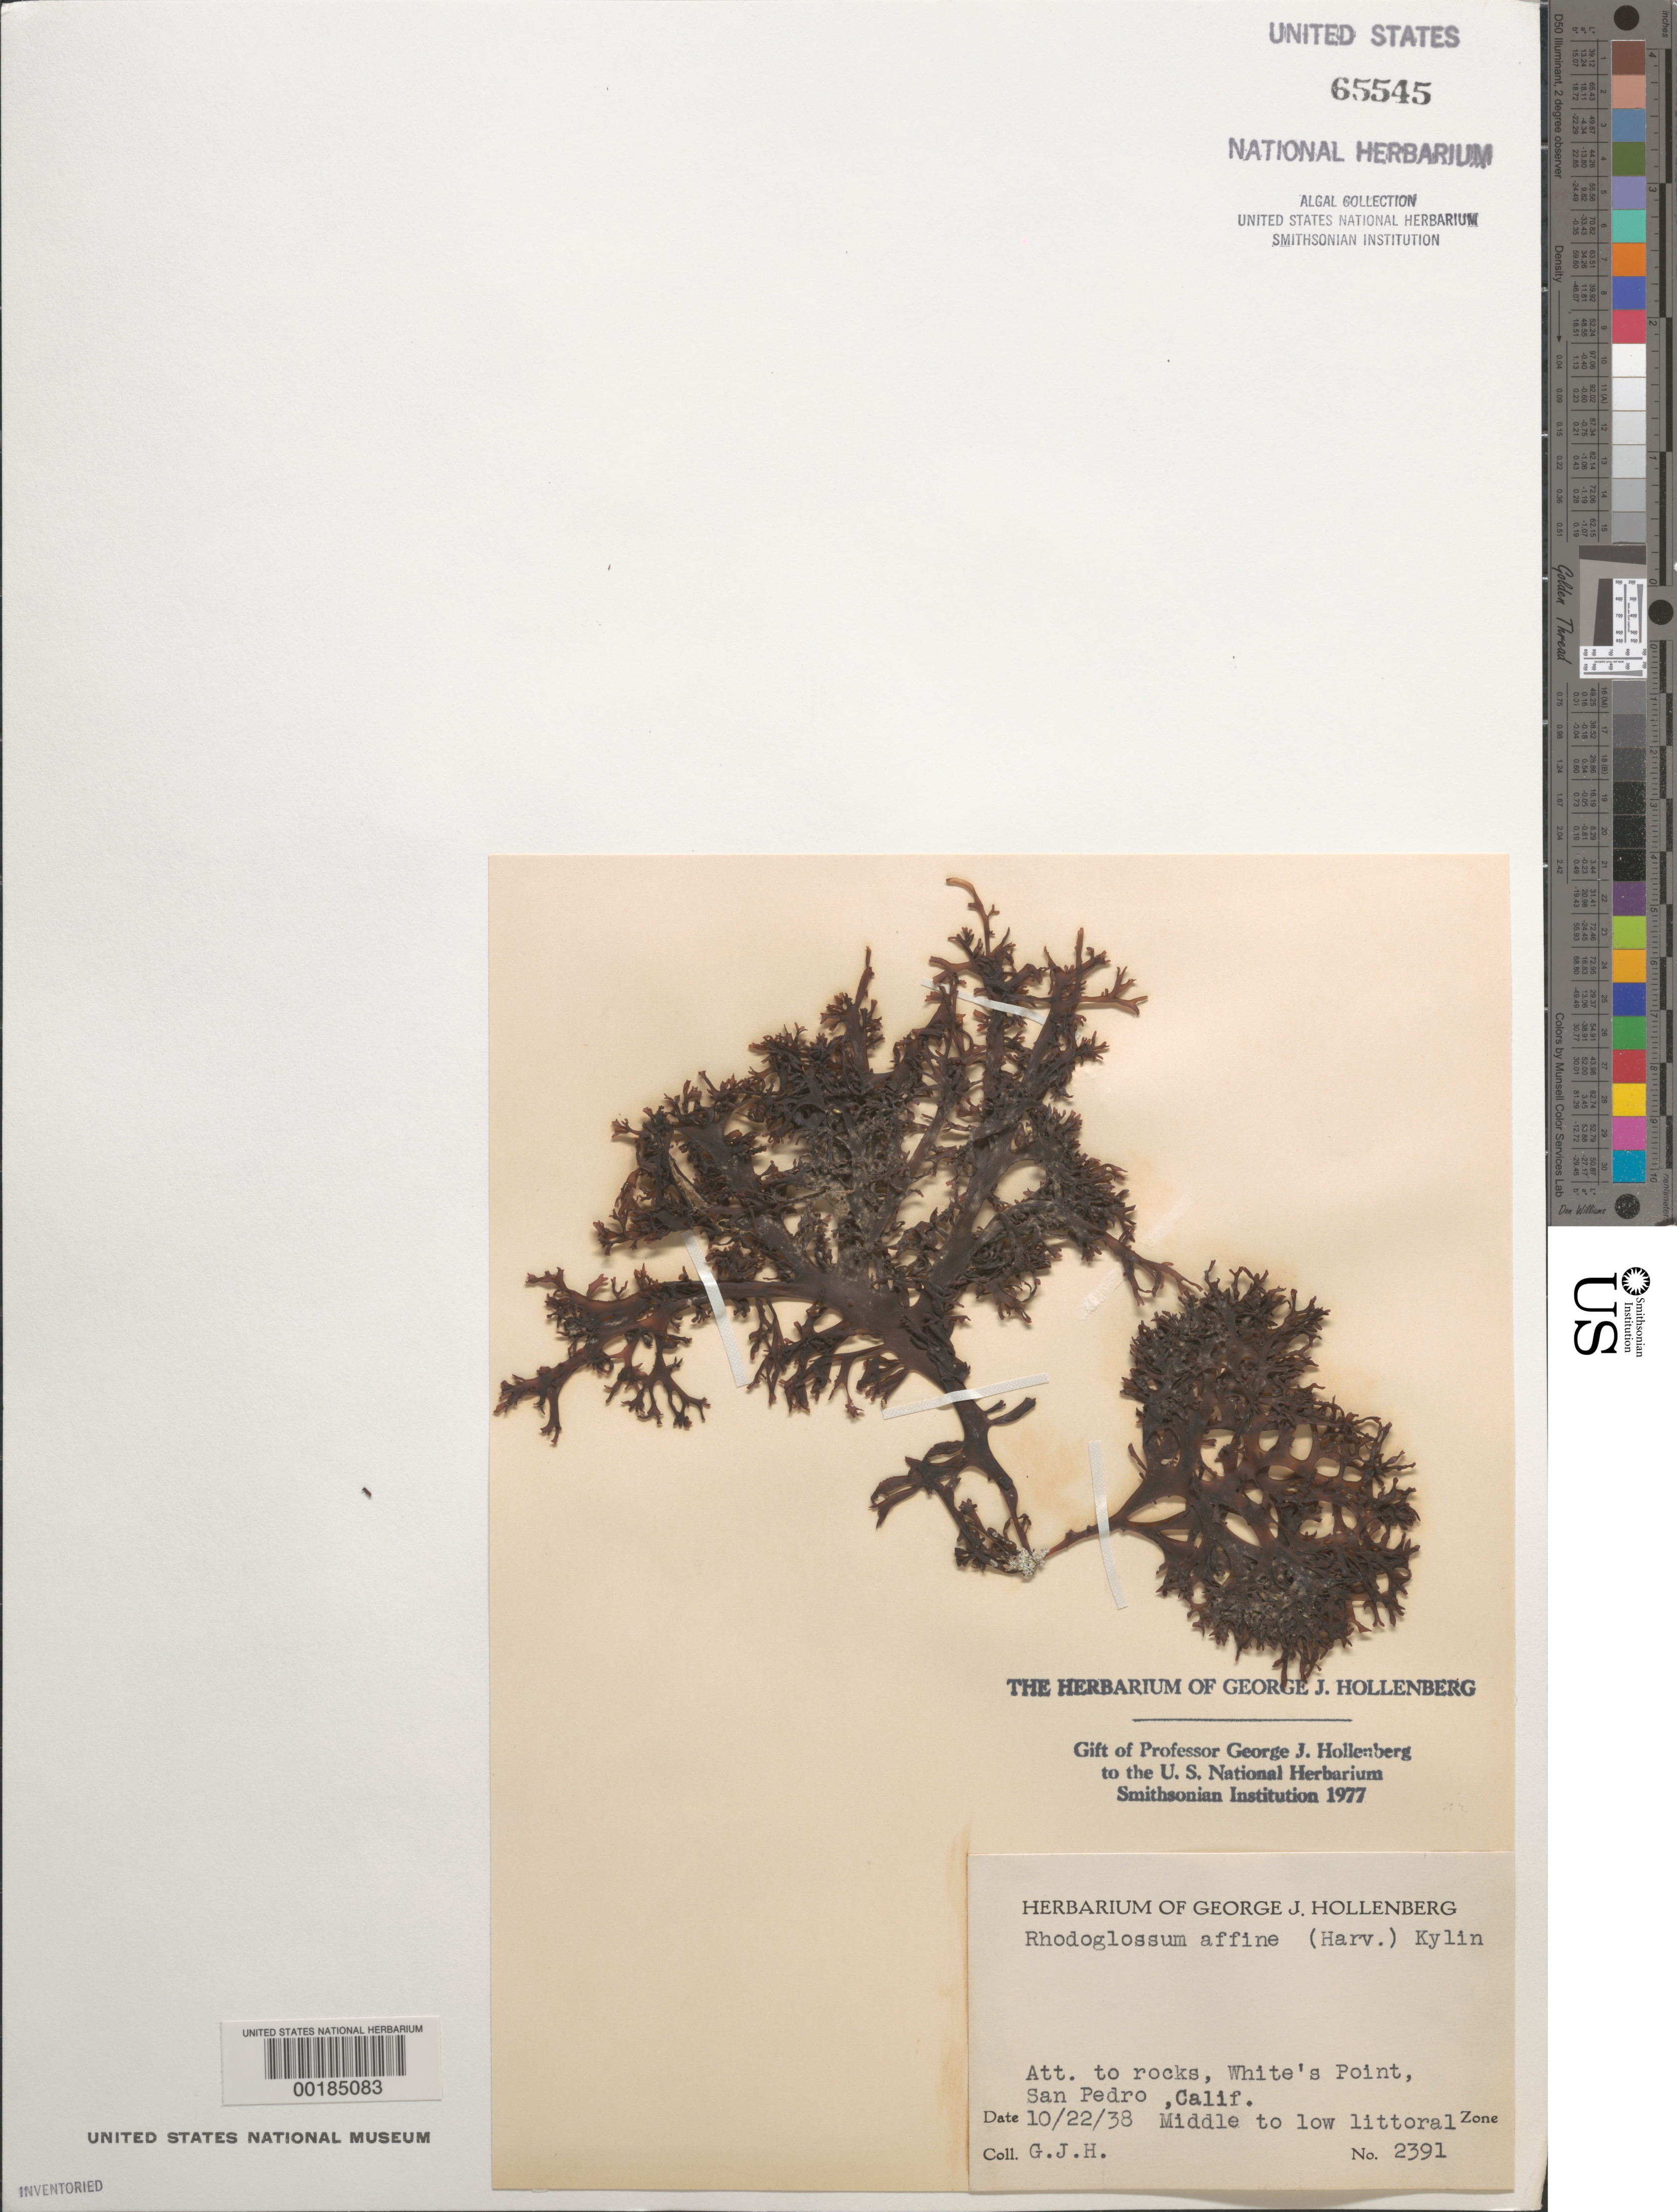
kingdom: Plantae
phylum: Rhodophyta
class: Florideophyceae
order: Gigartinales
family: Gigartinaceae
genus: Mazzaella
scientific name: Mazzaella affinis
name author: (Harvey) Fredericq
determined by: Algae name updating Project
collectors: G. Hollenberg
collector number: GJH 2391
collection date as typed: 22 Oct 1938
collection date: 1938-10-22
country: United States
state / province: California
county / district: Los Angeles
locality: White's Point, San Pedro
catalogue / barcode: US 65545